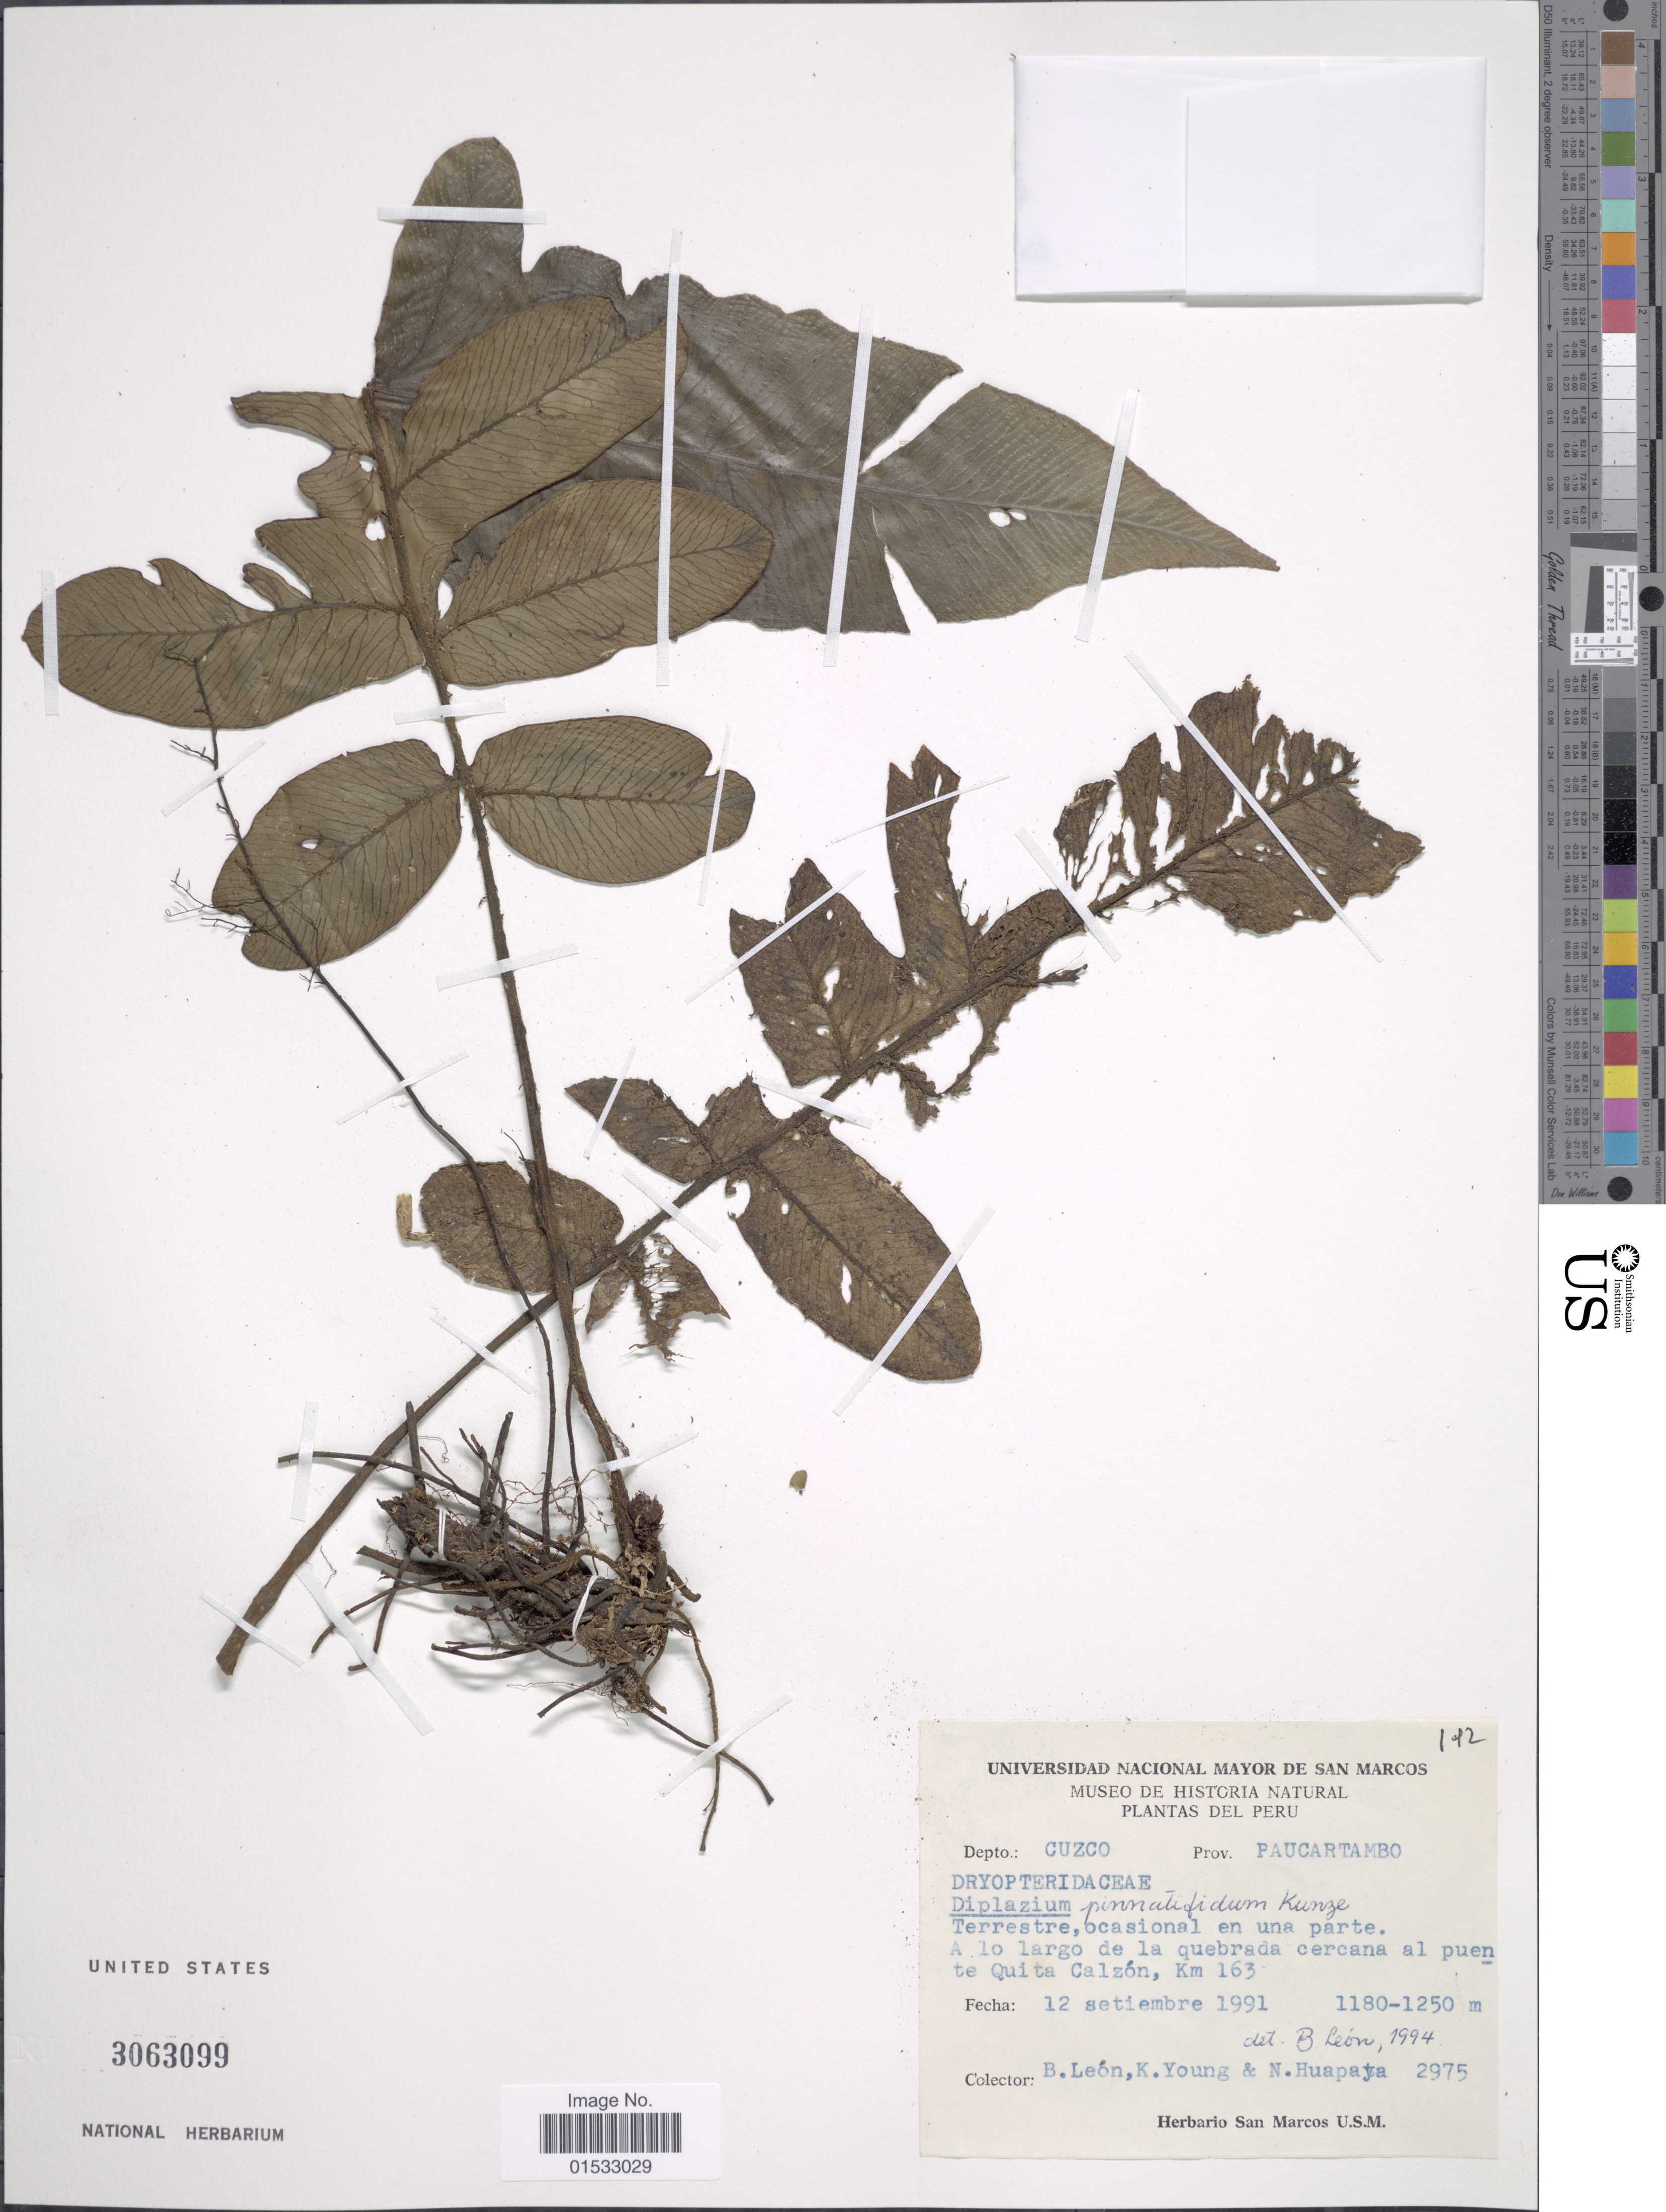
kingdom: Plantae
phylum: Tracheophyta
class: Polypodiopsida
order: Polypodiales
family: Athyriaceae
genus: Diplazium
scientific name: Diplazium pinnatifidum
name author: Kunze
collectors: B. León, K. Young & N. Huapaya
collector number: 2975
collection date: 1991-09-12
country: Peru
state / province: Cusco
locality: Paucartambo, a lo largo de la quebrada cercana al puen te Quita Calzón, km 163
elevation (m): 1180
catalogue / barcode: US 3063099